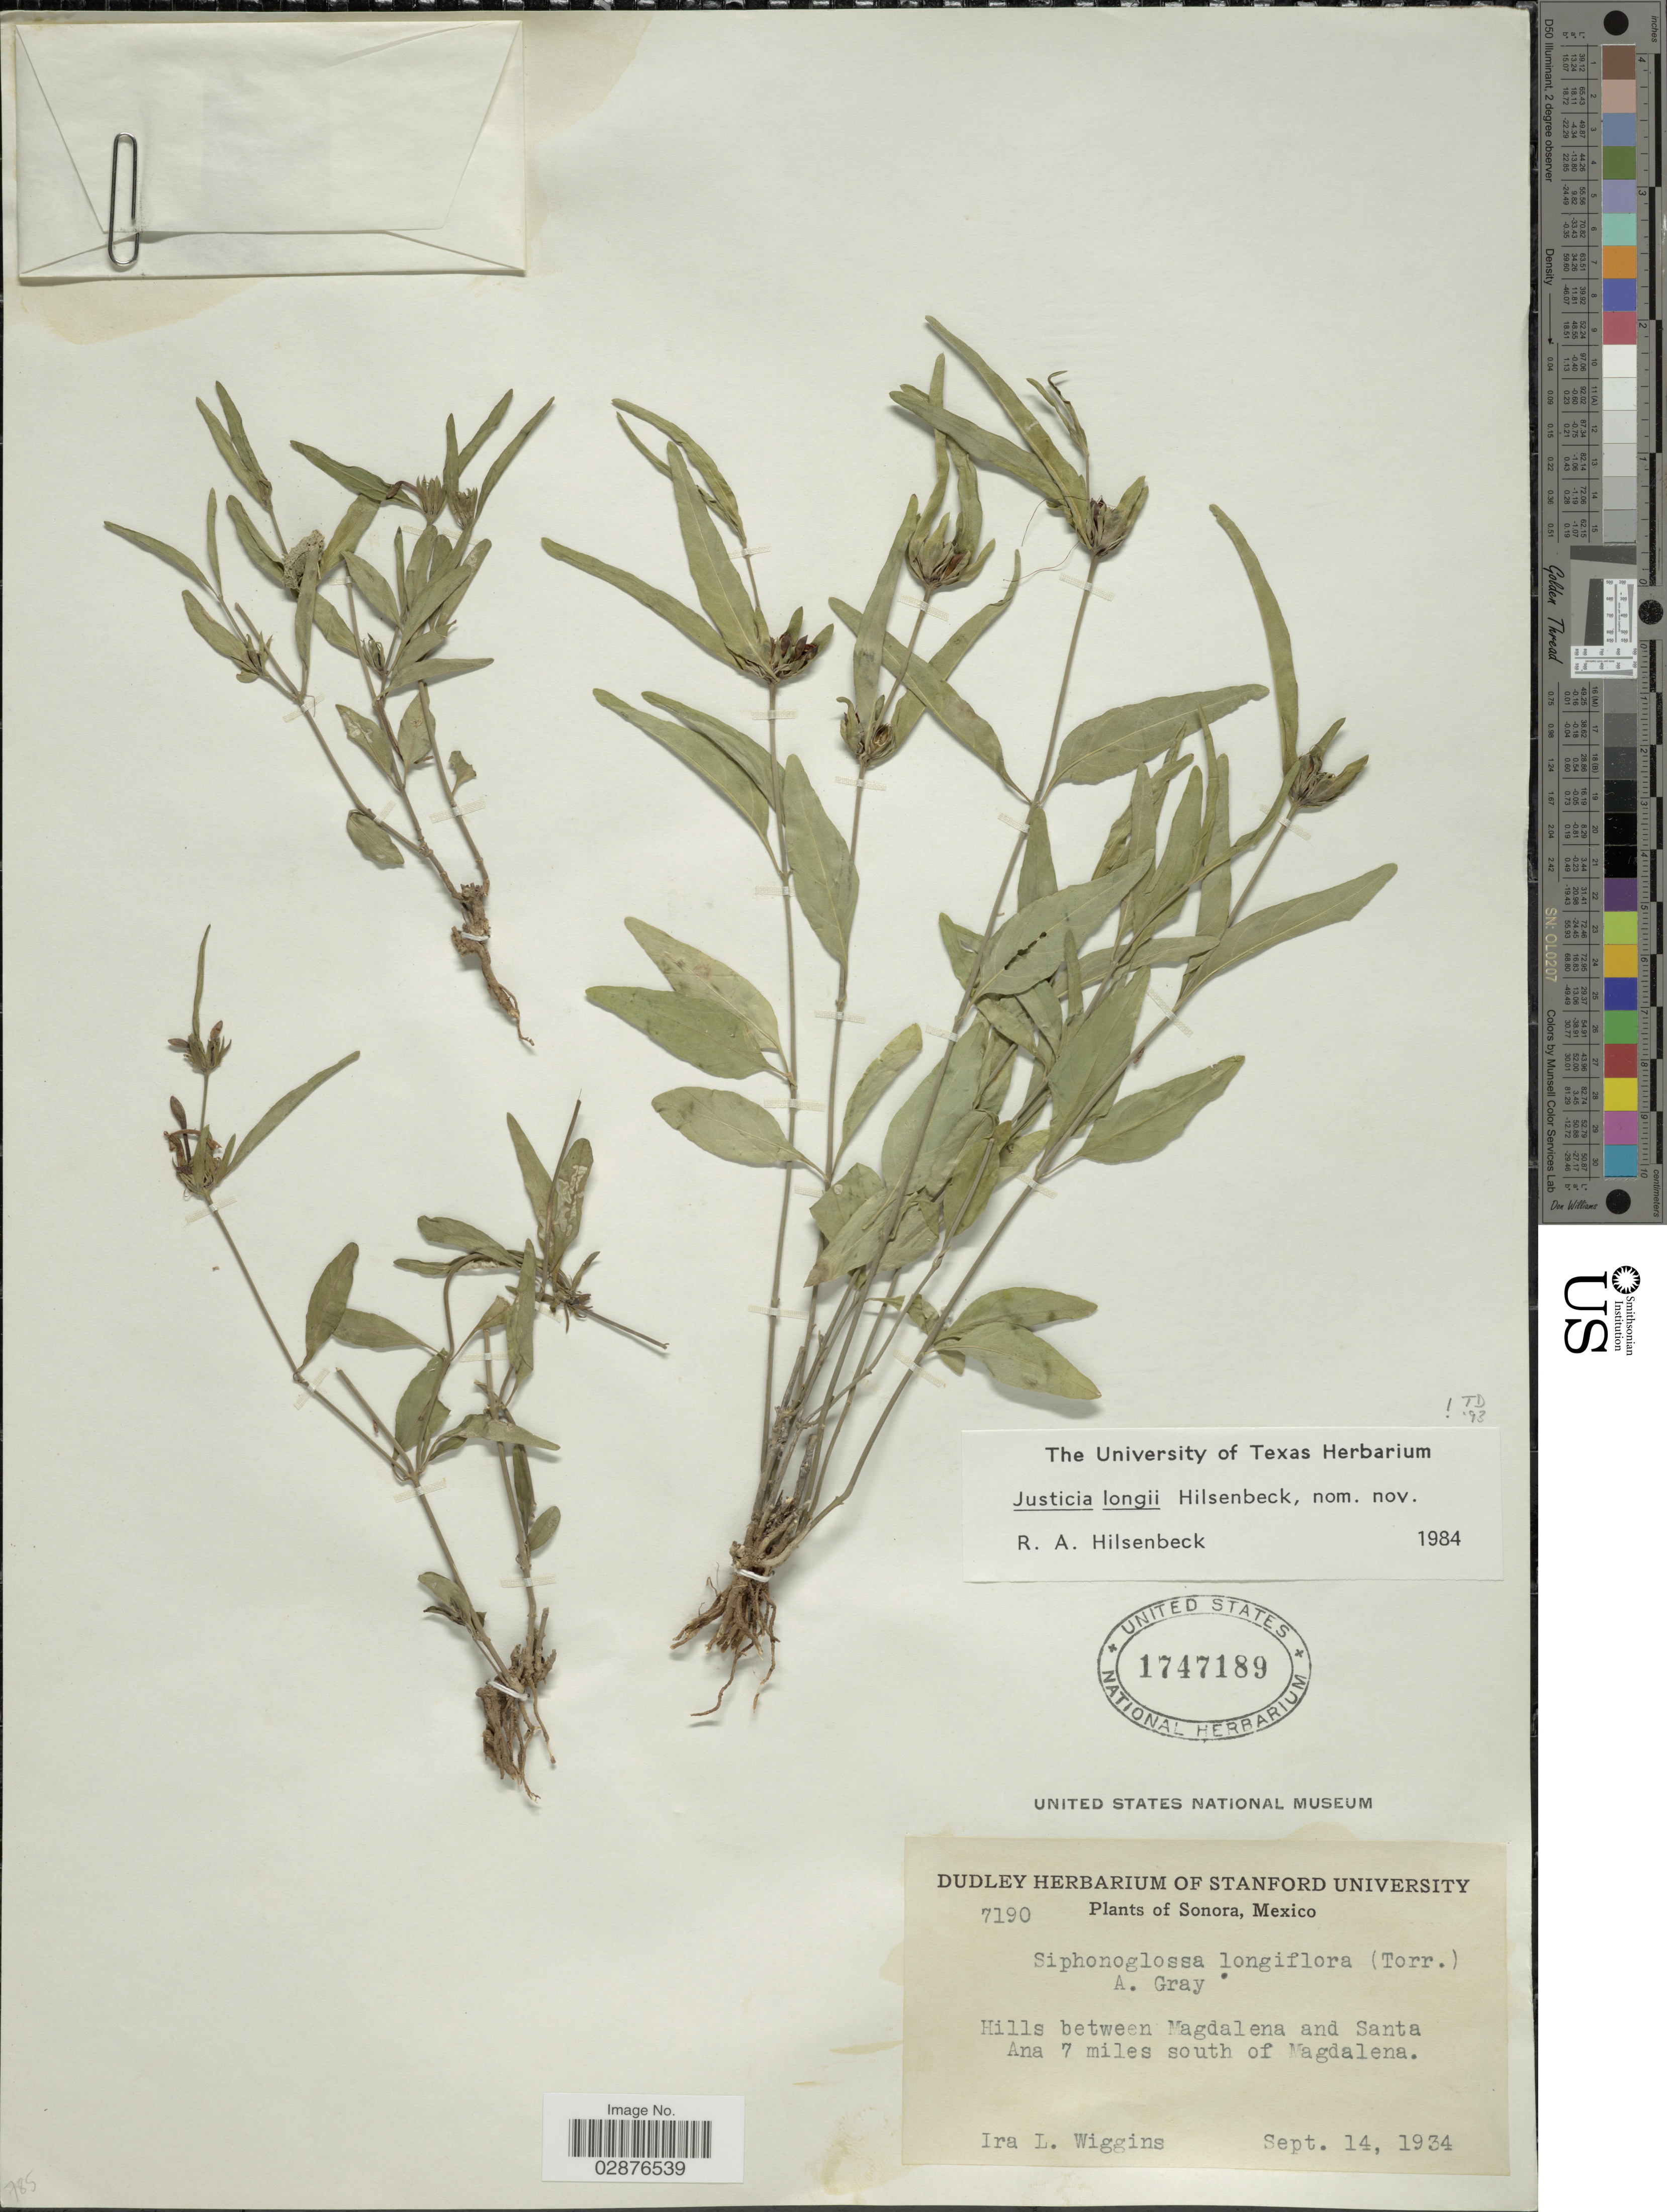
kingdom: Plantae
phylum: Tracheophyta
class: Magnoliopsida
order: Lamiales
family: Acanthaceae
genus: Justicia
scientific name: Justicia masiaca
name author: T.F. Daniel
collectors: I. L. Wiggins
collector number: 7190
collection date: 1934-09-14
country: Mexico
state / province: Sonora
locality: Hills between Magdalena and Santa Ana 7 miles south of Magdalena.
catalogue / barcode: US 1747189